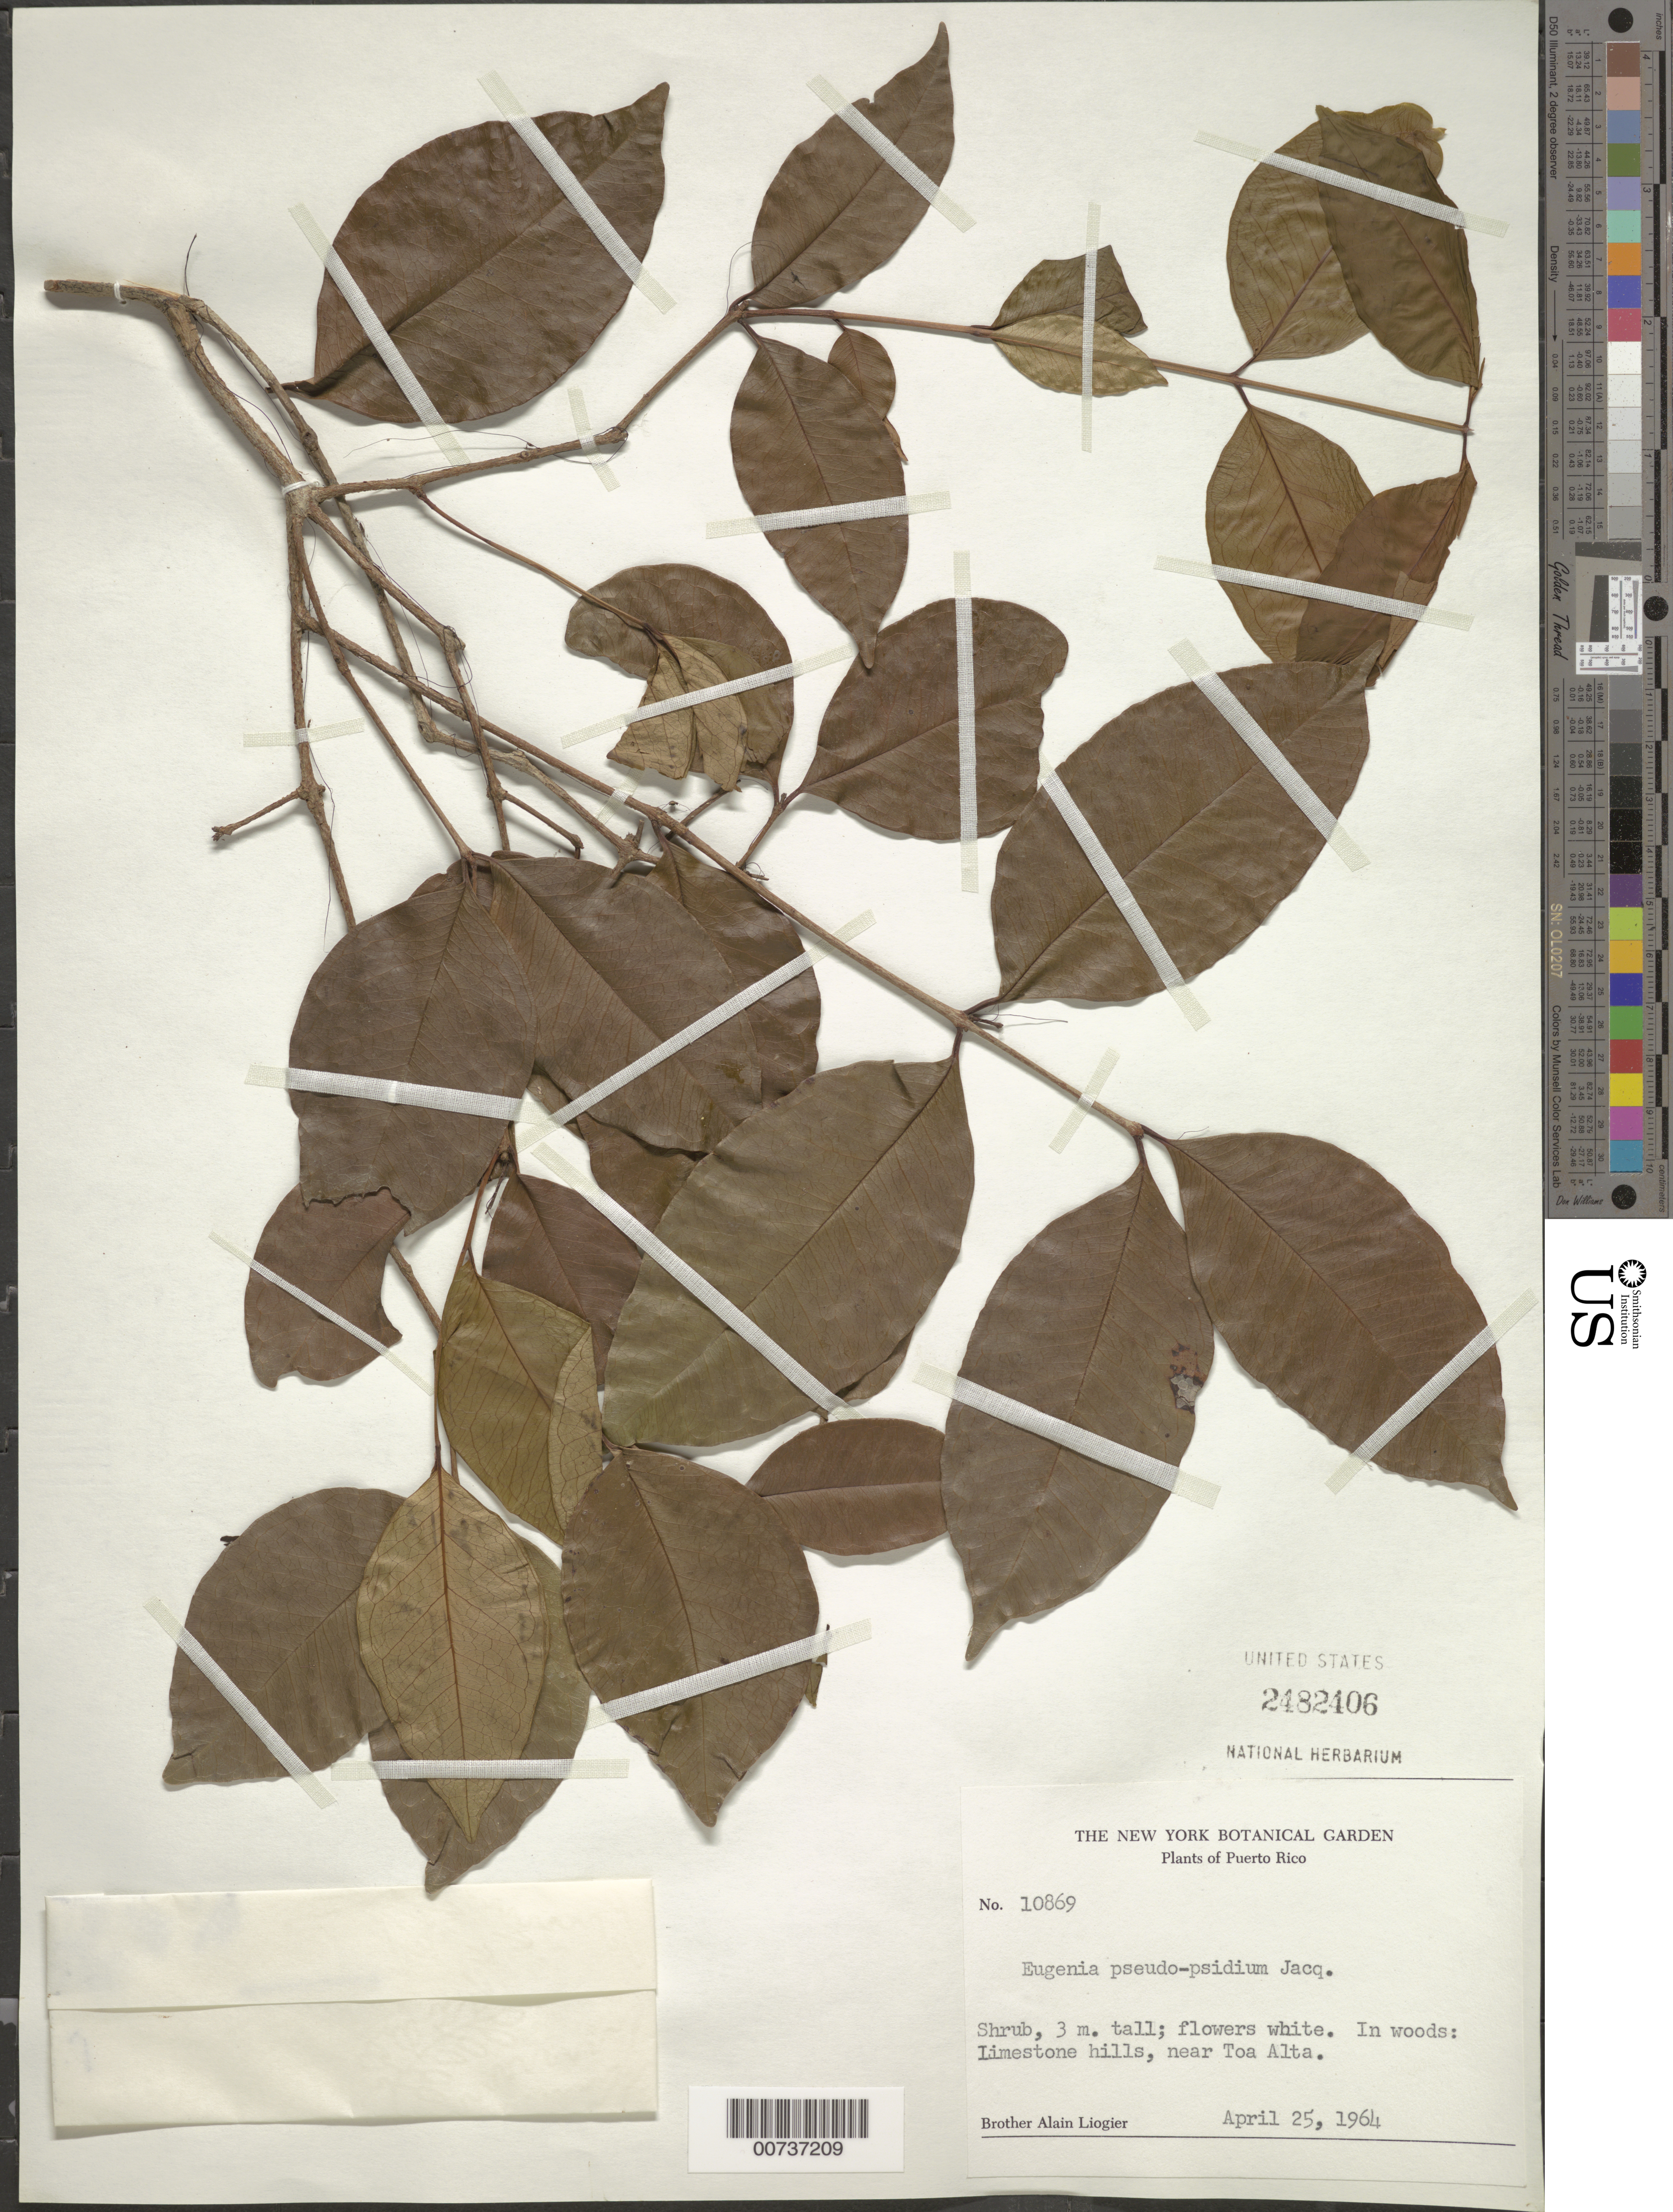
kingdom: Plantae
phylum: Tracheophyta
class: Magnoliopsida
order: Myrtales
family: Myrtaceae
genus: Eugenia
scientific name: Eugenia pseudopsidium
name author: Jacq.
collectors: A. H. Liogier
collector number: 10869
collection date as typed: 25 Apr 1964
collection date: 1964-04-25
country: Puerto Rico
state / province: Toa Alta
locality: Near Toa Alta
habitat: In woods: limestone hills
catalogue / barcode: US 2482406